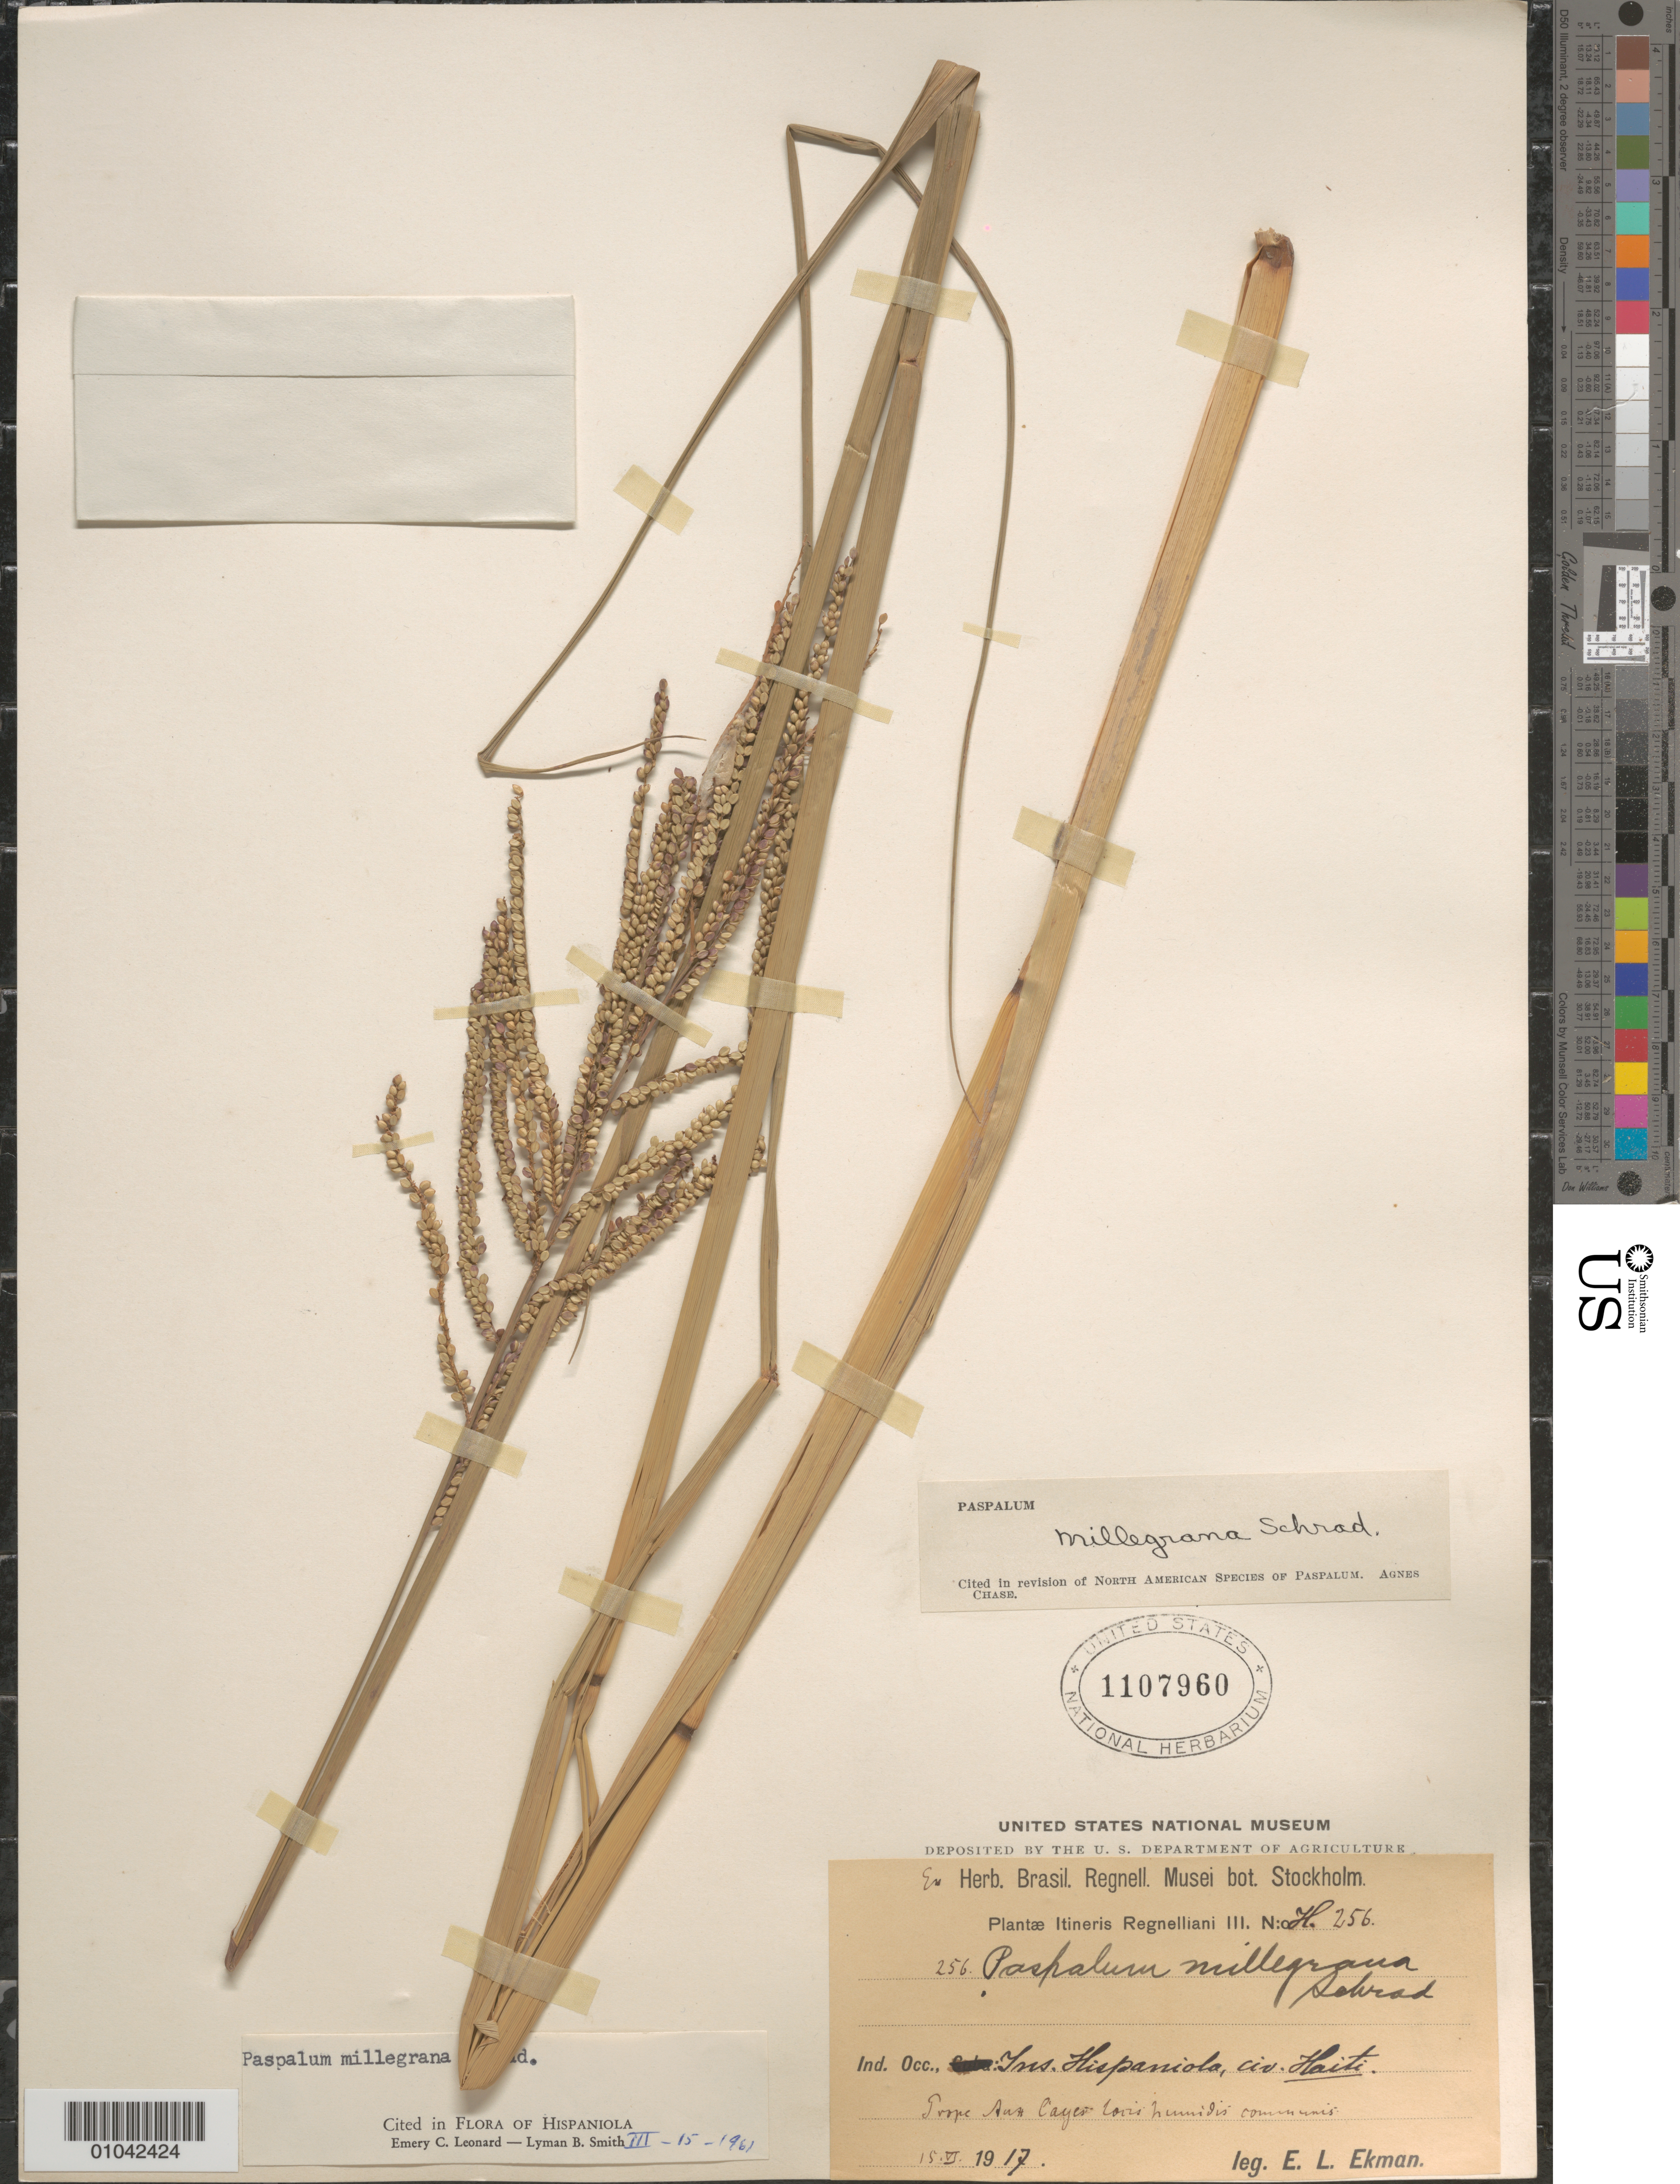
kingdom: Plantae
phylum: Tracheophyta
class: Liliopsida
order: Poales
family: Poaceae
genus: Paspalum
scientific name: Paspalum millegrana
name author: Schrad.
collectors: E. L. Ekman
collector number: H 256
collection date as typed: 15 Jun 1917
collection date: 1917-06-15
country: Haiti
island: Hispaniola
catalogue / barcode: US 1107960